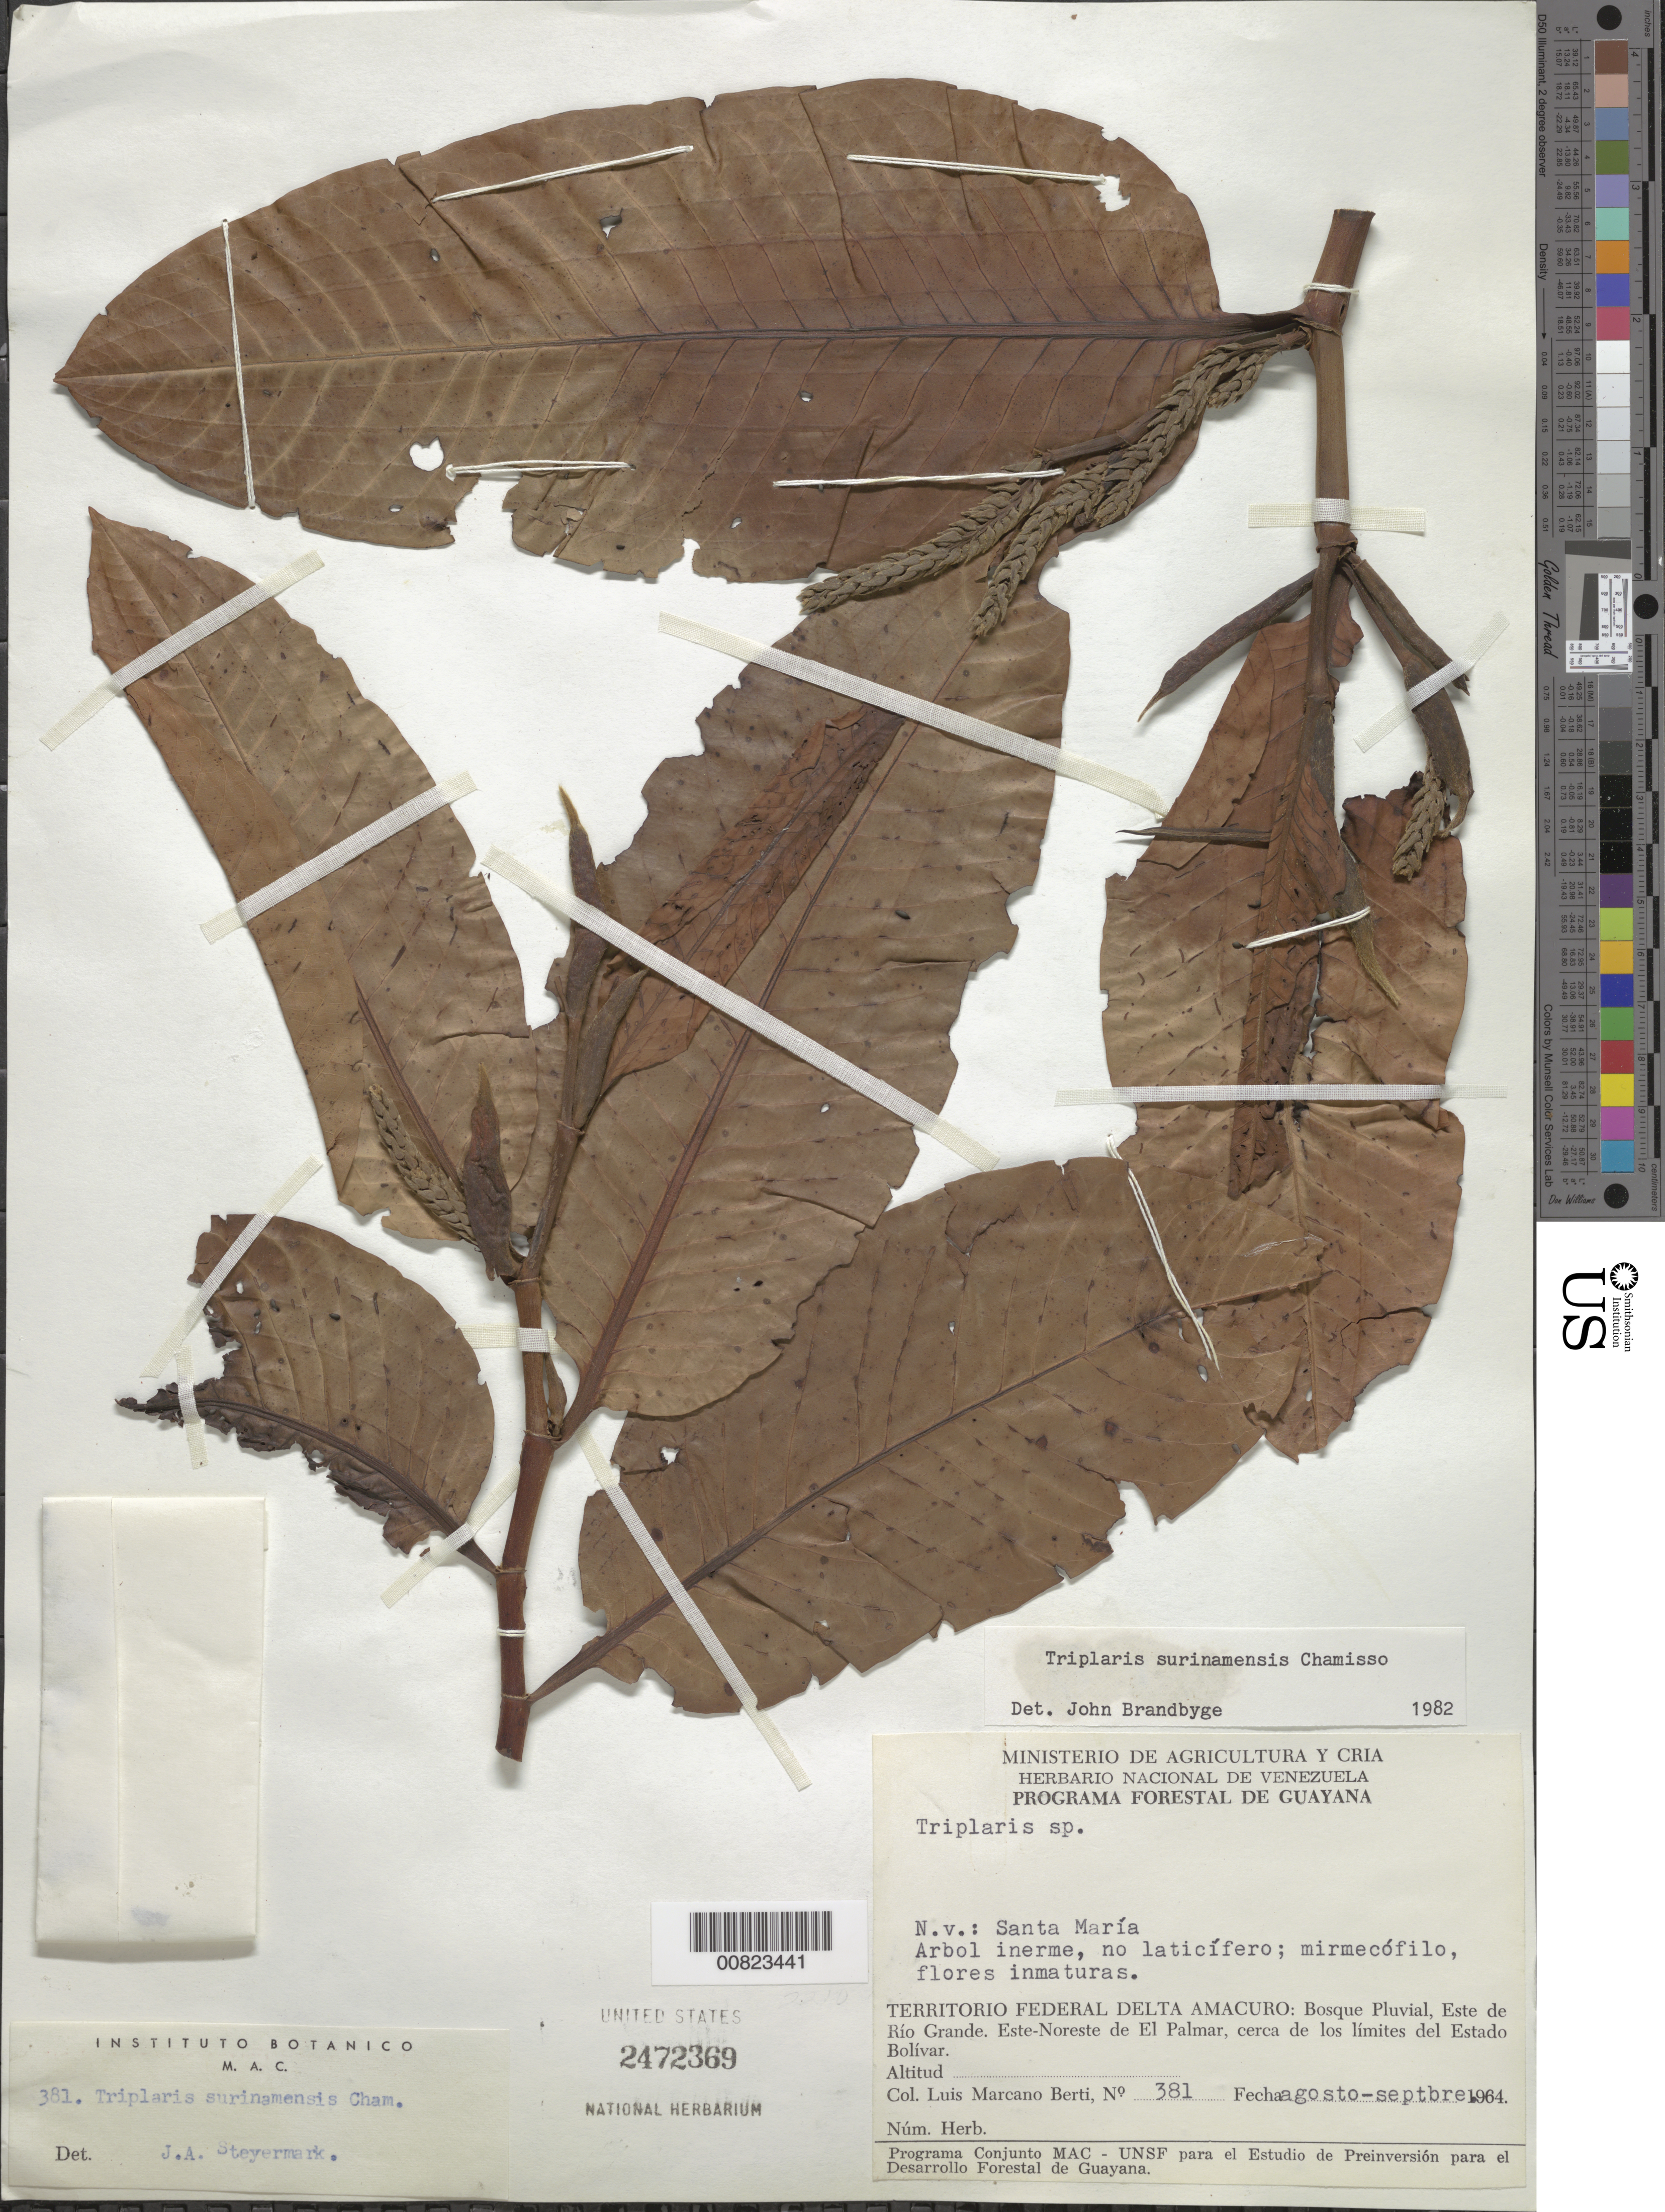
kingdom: Plantae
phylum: Tracheophyta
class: Magnoliopsida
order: Caryophyllales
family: Polygonaceae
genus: Triplaris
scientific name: Triplaris weigeltiana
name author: (Rchb.) Kuntze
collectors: L. Marcano-Berti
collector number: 381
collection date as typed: Aug-64 to Sep-64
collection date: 1964-08/1964-09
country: Venezuela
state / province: Delta Amacuro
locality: Este de Río Grande, ENE de El Palmar, cerca de los limites del Estado Bolívar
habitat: Bosque pluvial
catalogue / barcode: US 2472369